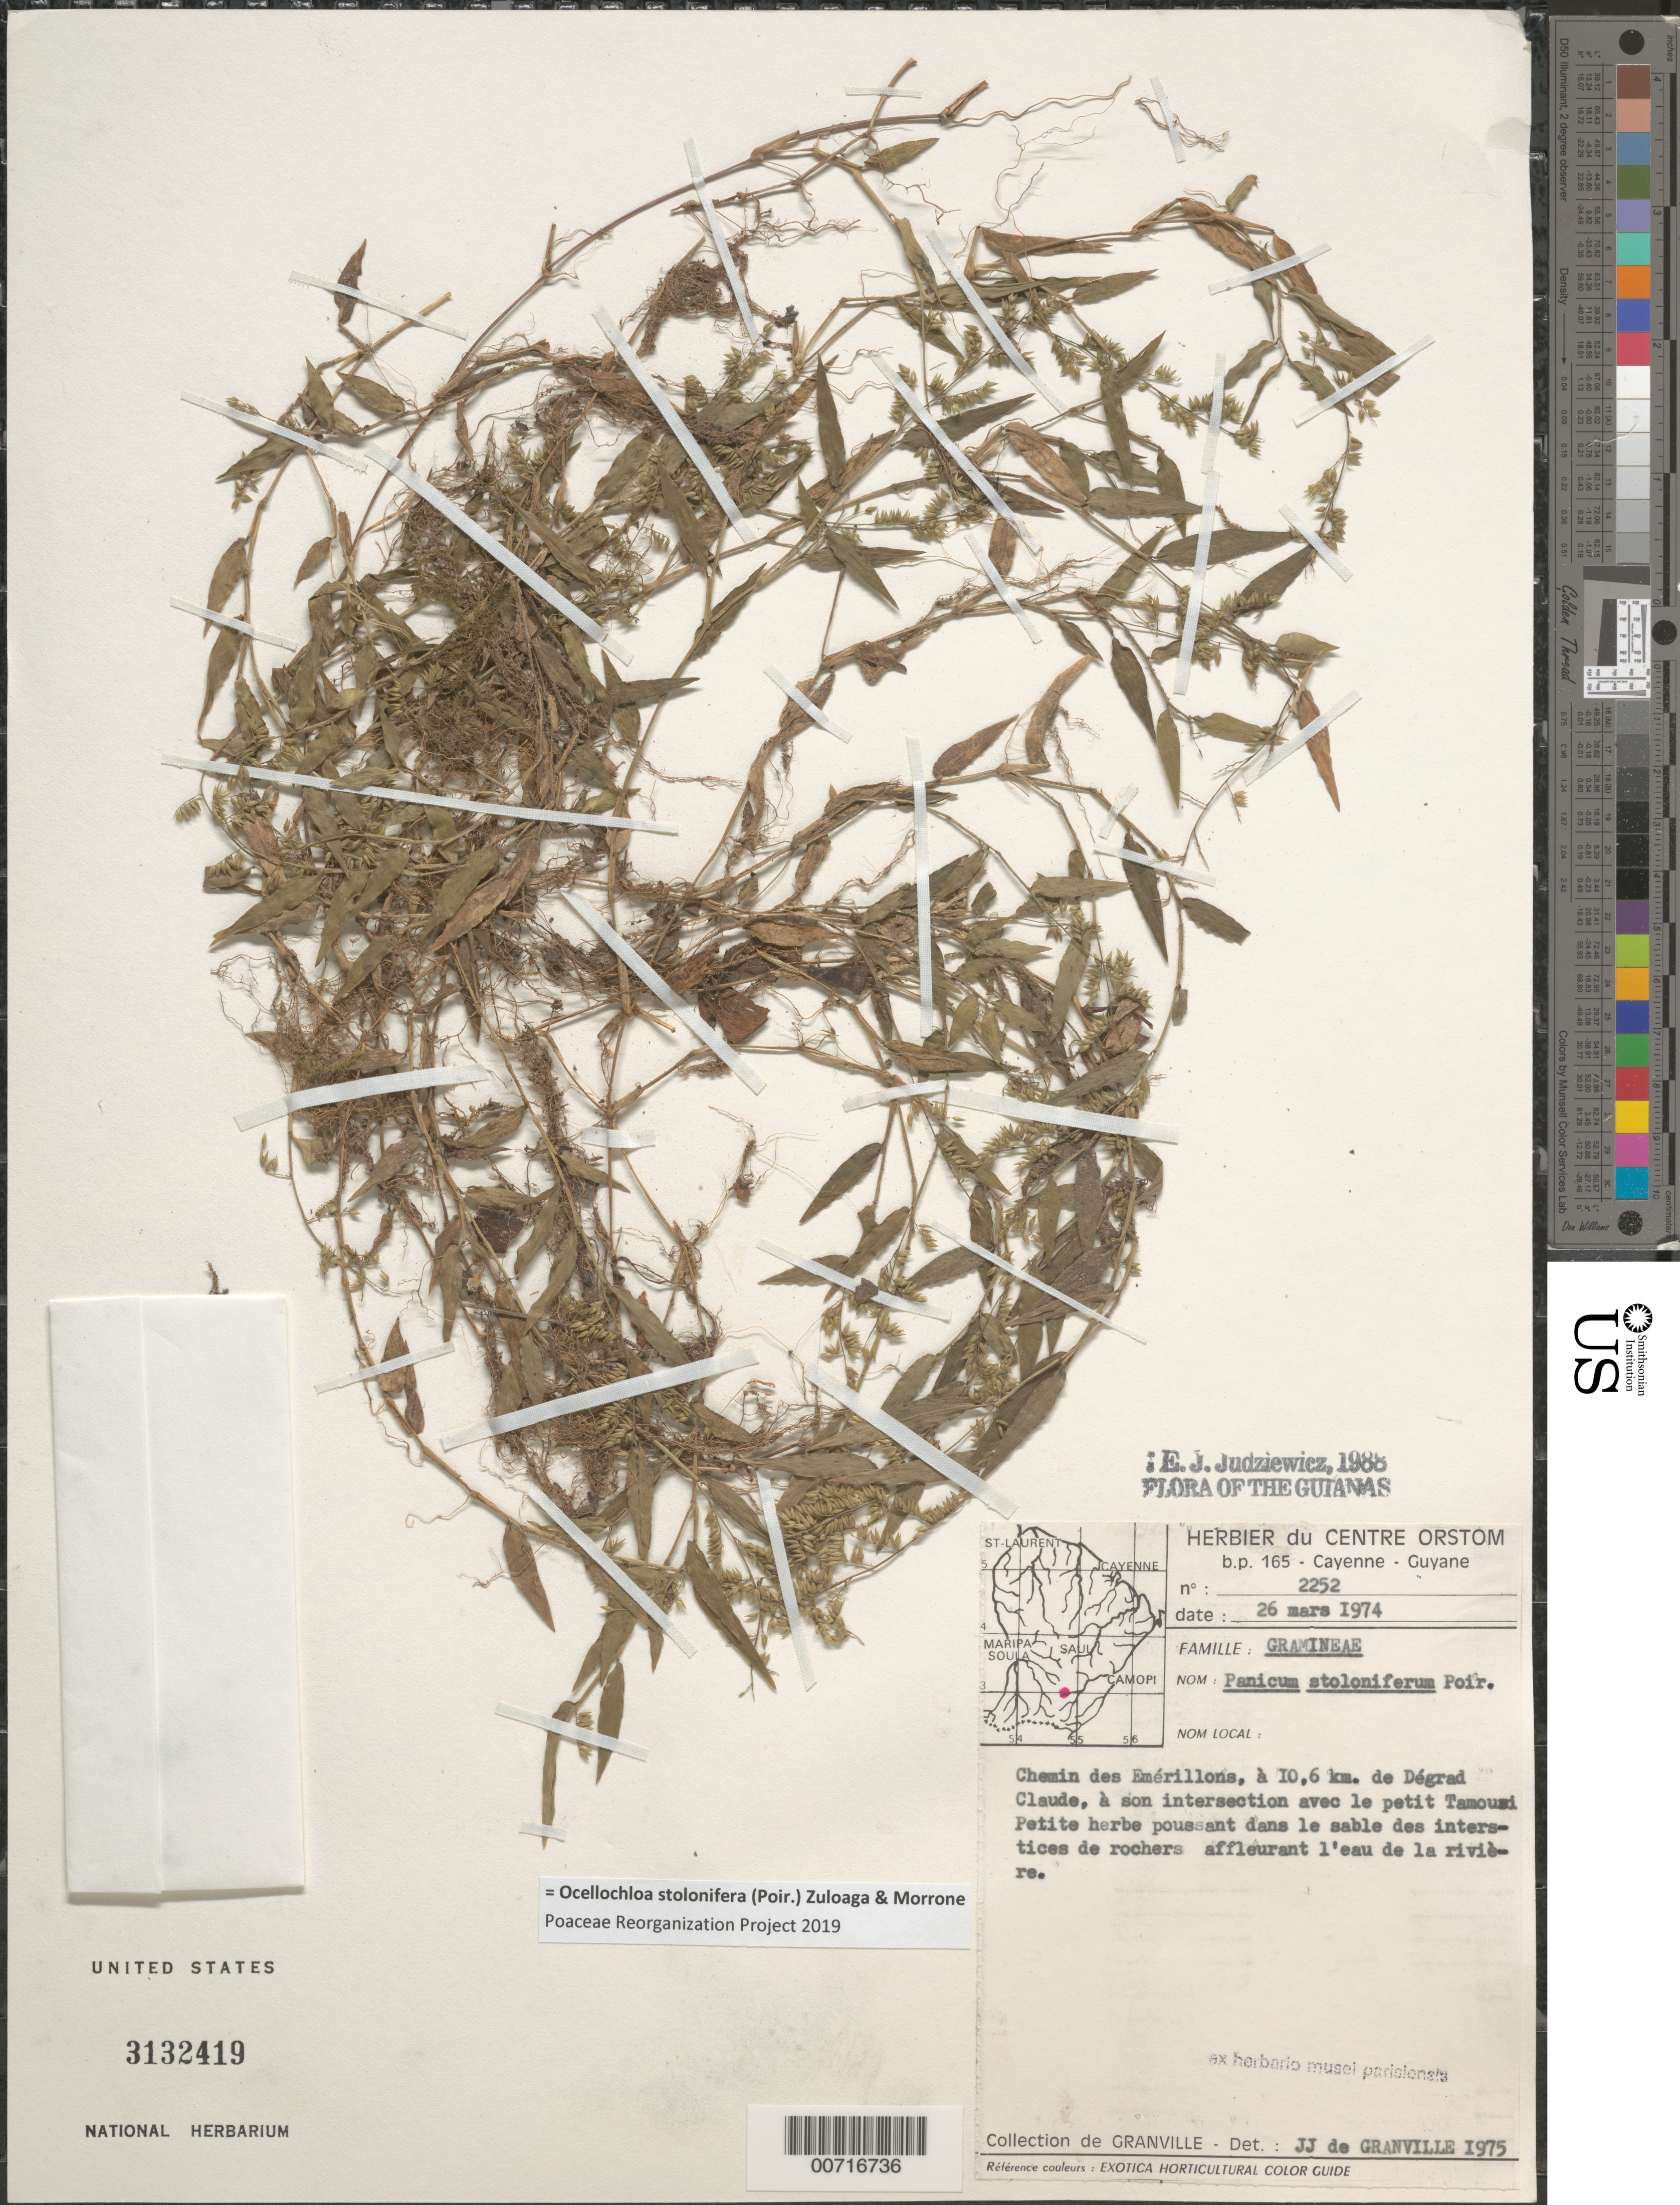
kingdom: Plantae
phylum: Tracheophyta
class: Liliopsida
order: Poales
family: Poaceae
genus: Panicum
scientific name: Panicum stoloniferum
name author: Poir.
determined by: Judziewicz, E. J.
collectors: J.-J. de Granville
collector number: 2252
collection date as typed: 26-Mar-74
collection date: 1974-03-26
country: French Guiana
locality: Chemin des Emérillons, 10. 6 km de Dégrad Claude, à son intersection avec le petit Tamouri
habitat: Poussant dans le sable des interstices de rochers affleurant l'eau de la rivière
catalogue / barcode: US 3132419